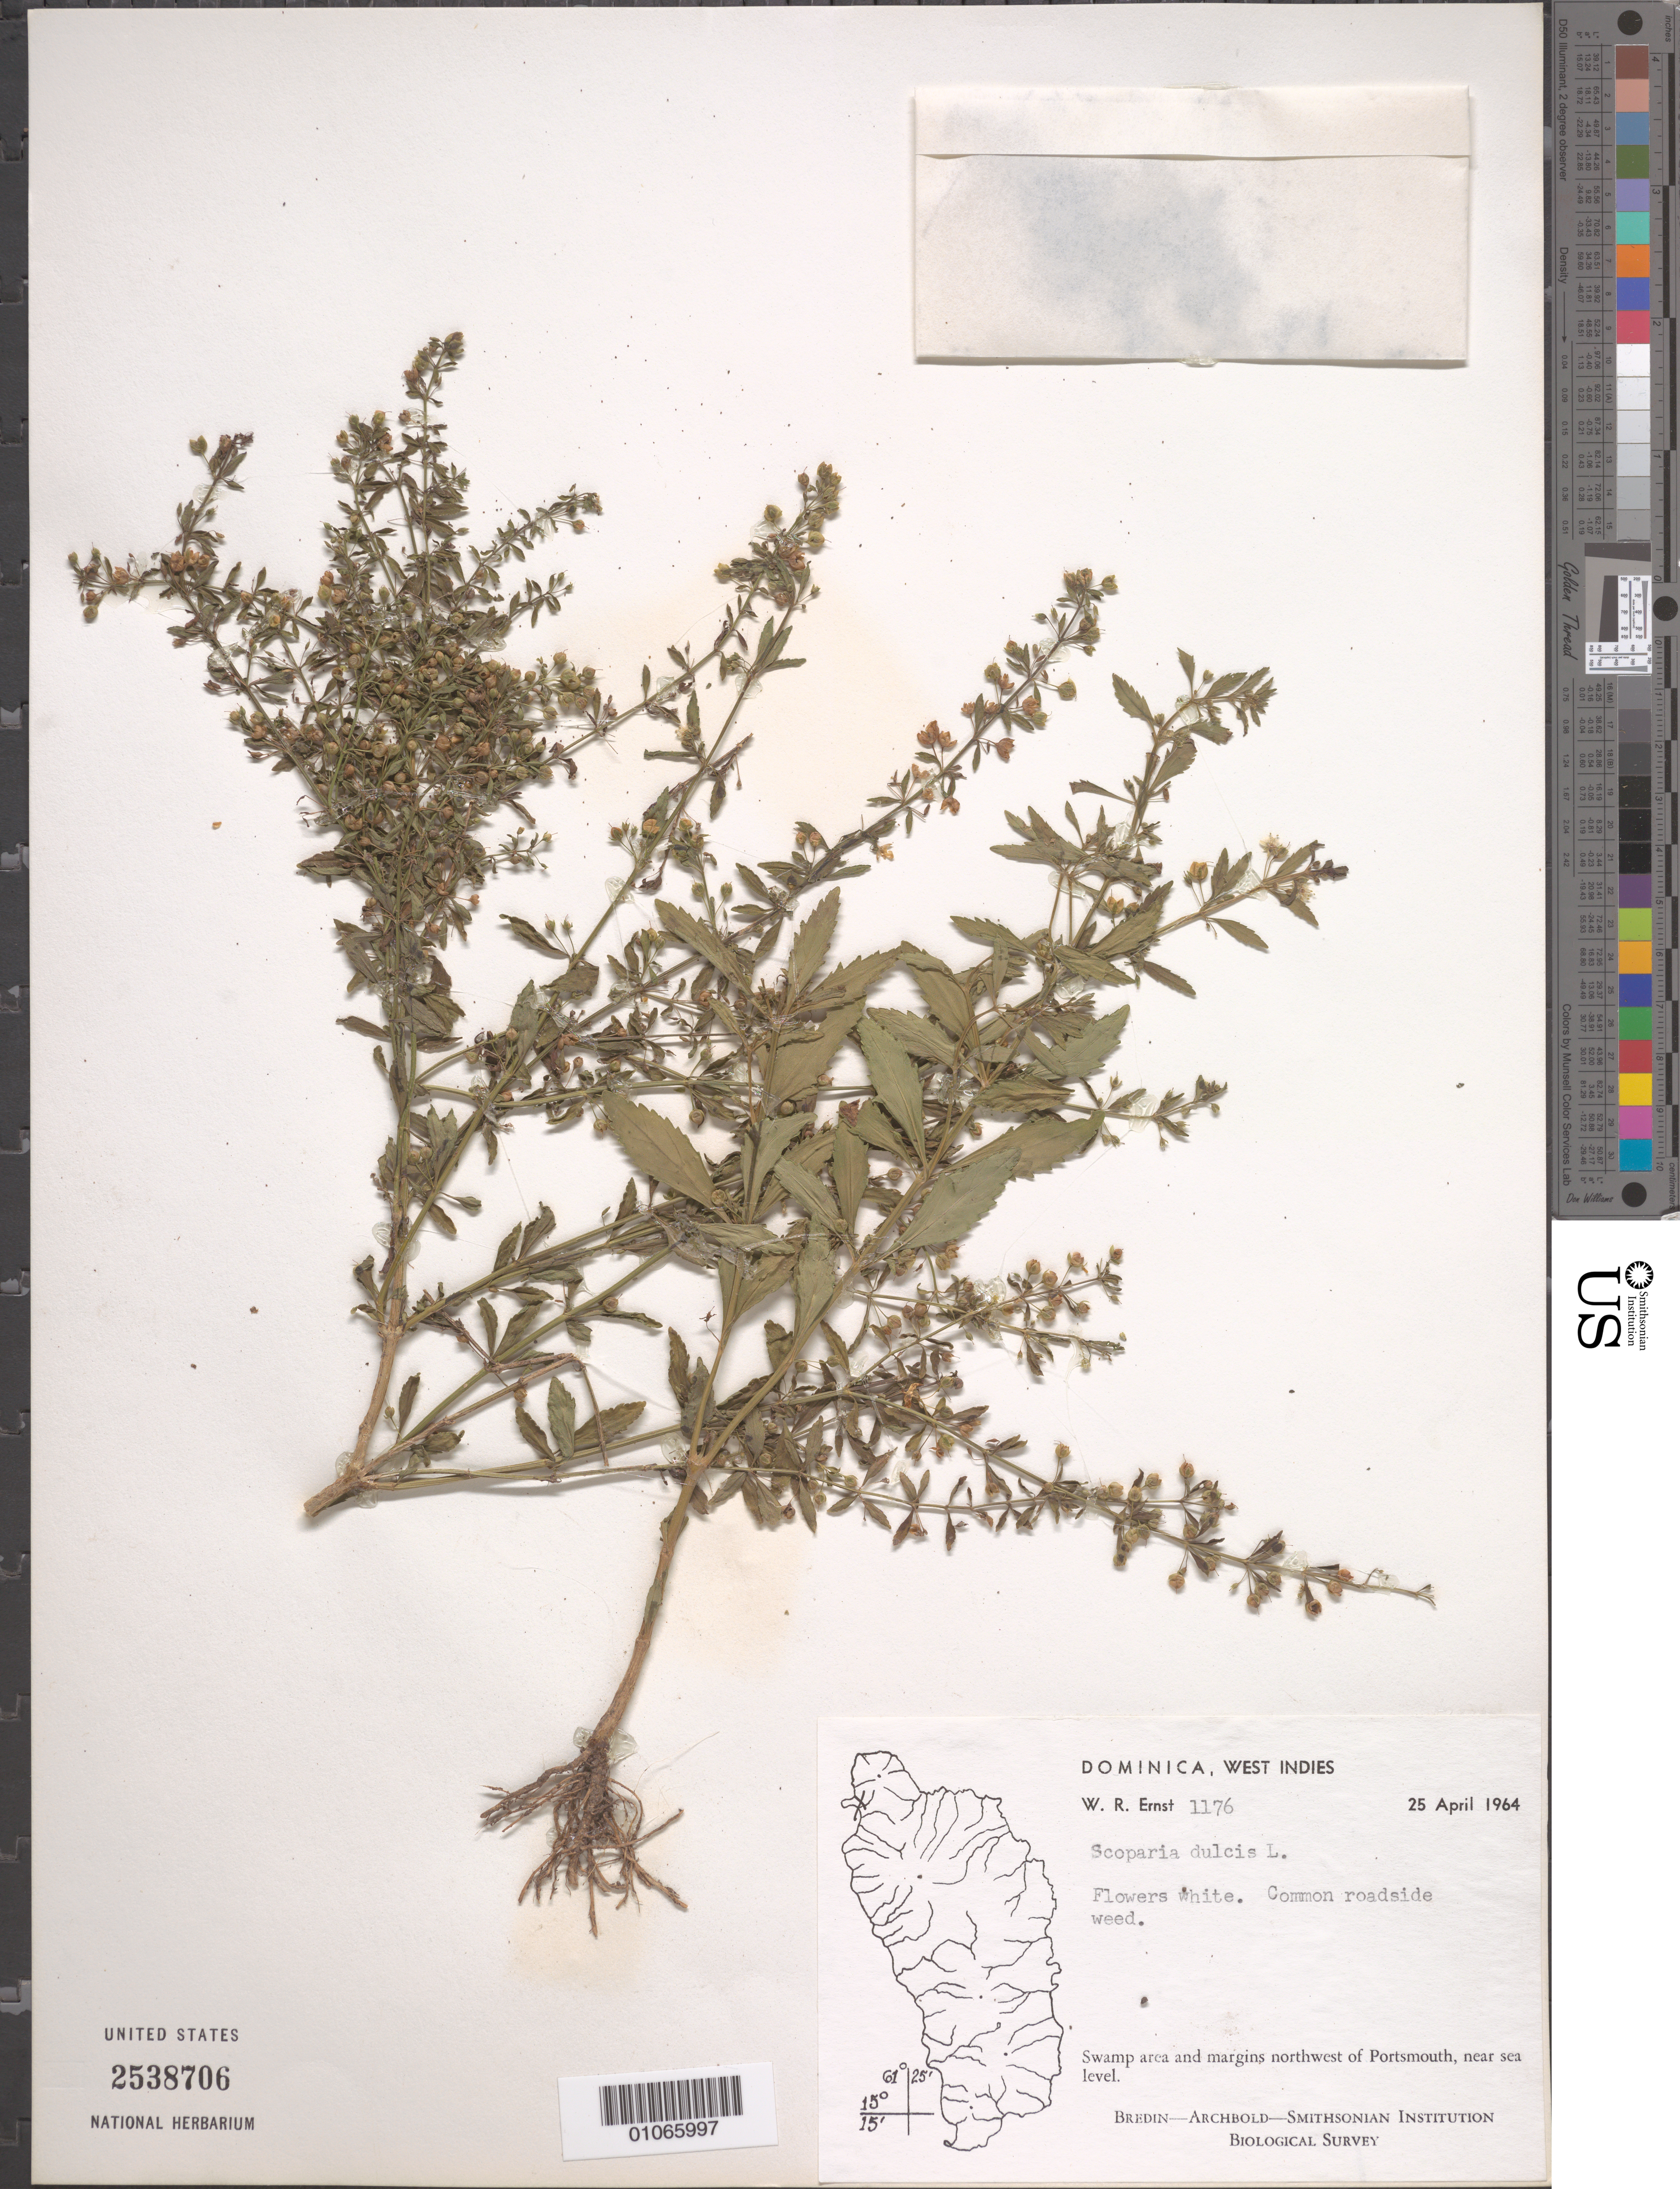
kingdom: Plantae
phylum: Tracheophyta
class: Magnoliopsida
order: Lamiales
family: Plantaginaceae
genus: Scoparia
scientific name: Scoparia dulcis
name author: L.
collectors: W. R. Ernst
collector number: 1176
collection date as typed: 25 Apr 1964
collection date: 1964-04-25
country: Dominica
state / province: St. John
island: Dominica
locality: Swamp area and margins northwest of Portsmouth, near sea level.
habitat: Common roadside weed.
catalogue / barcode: US 2538706